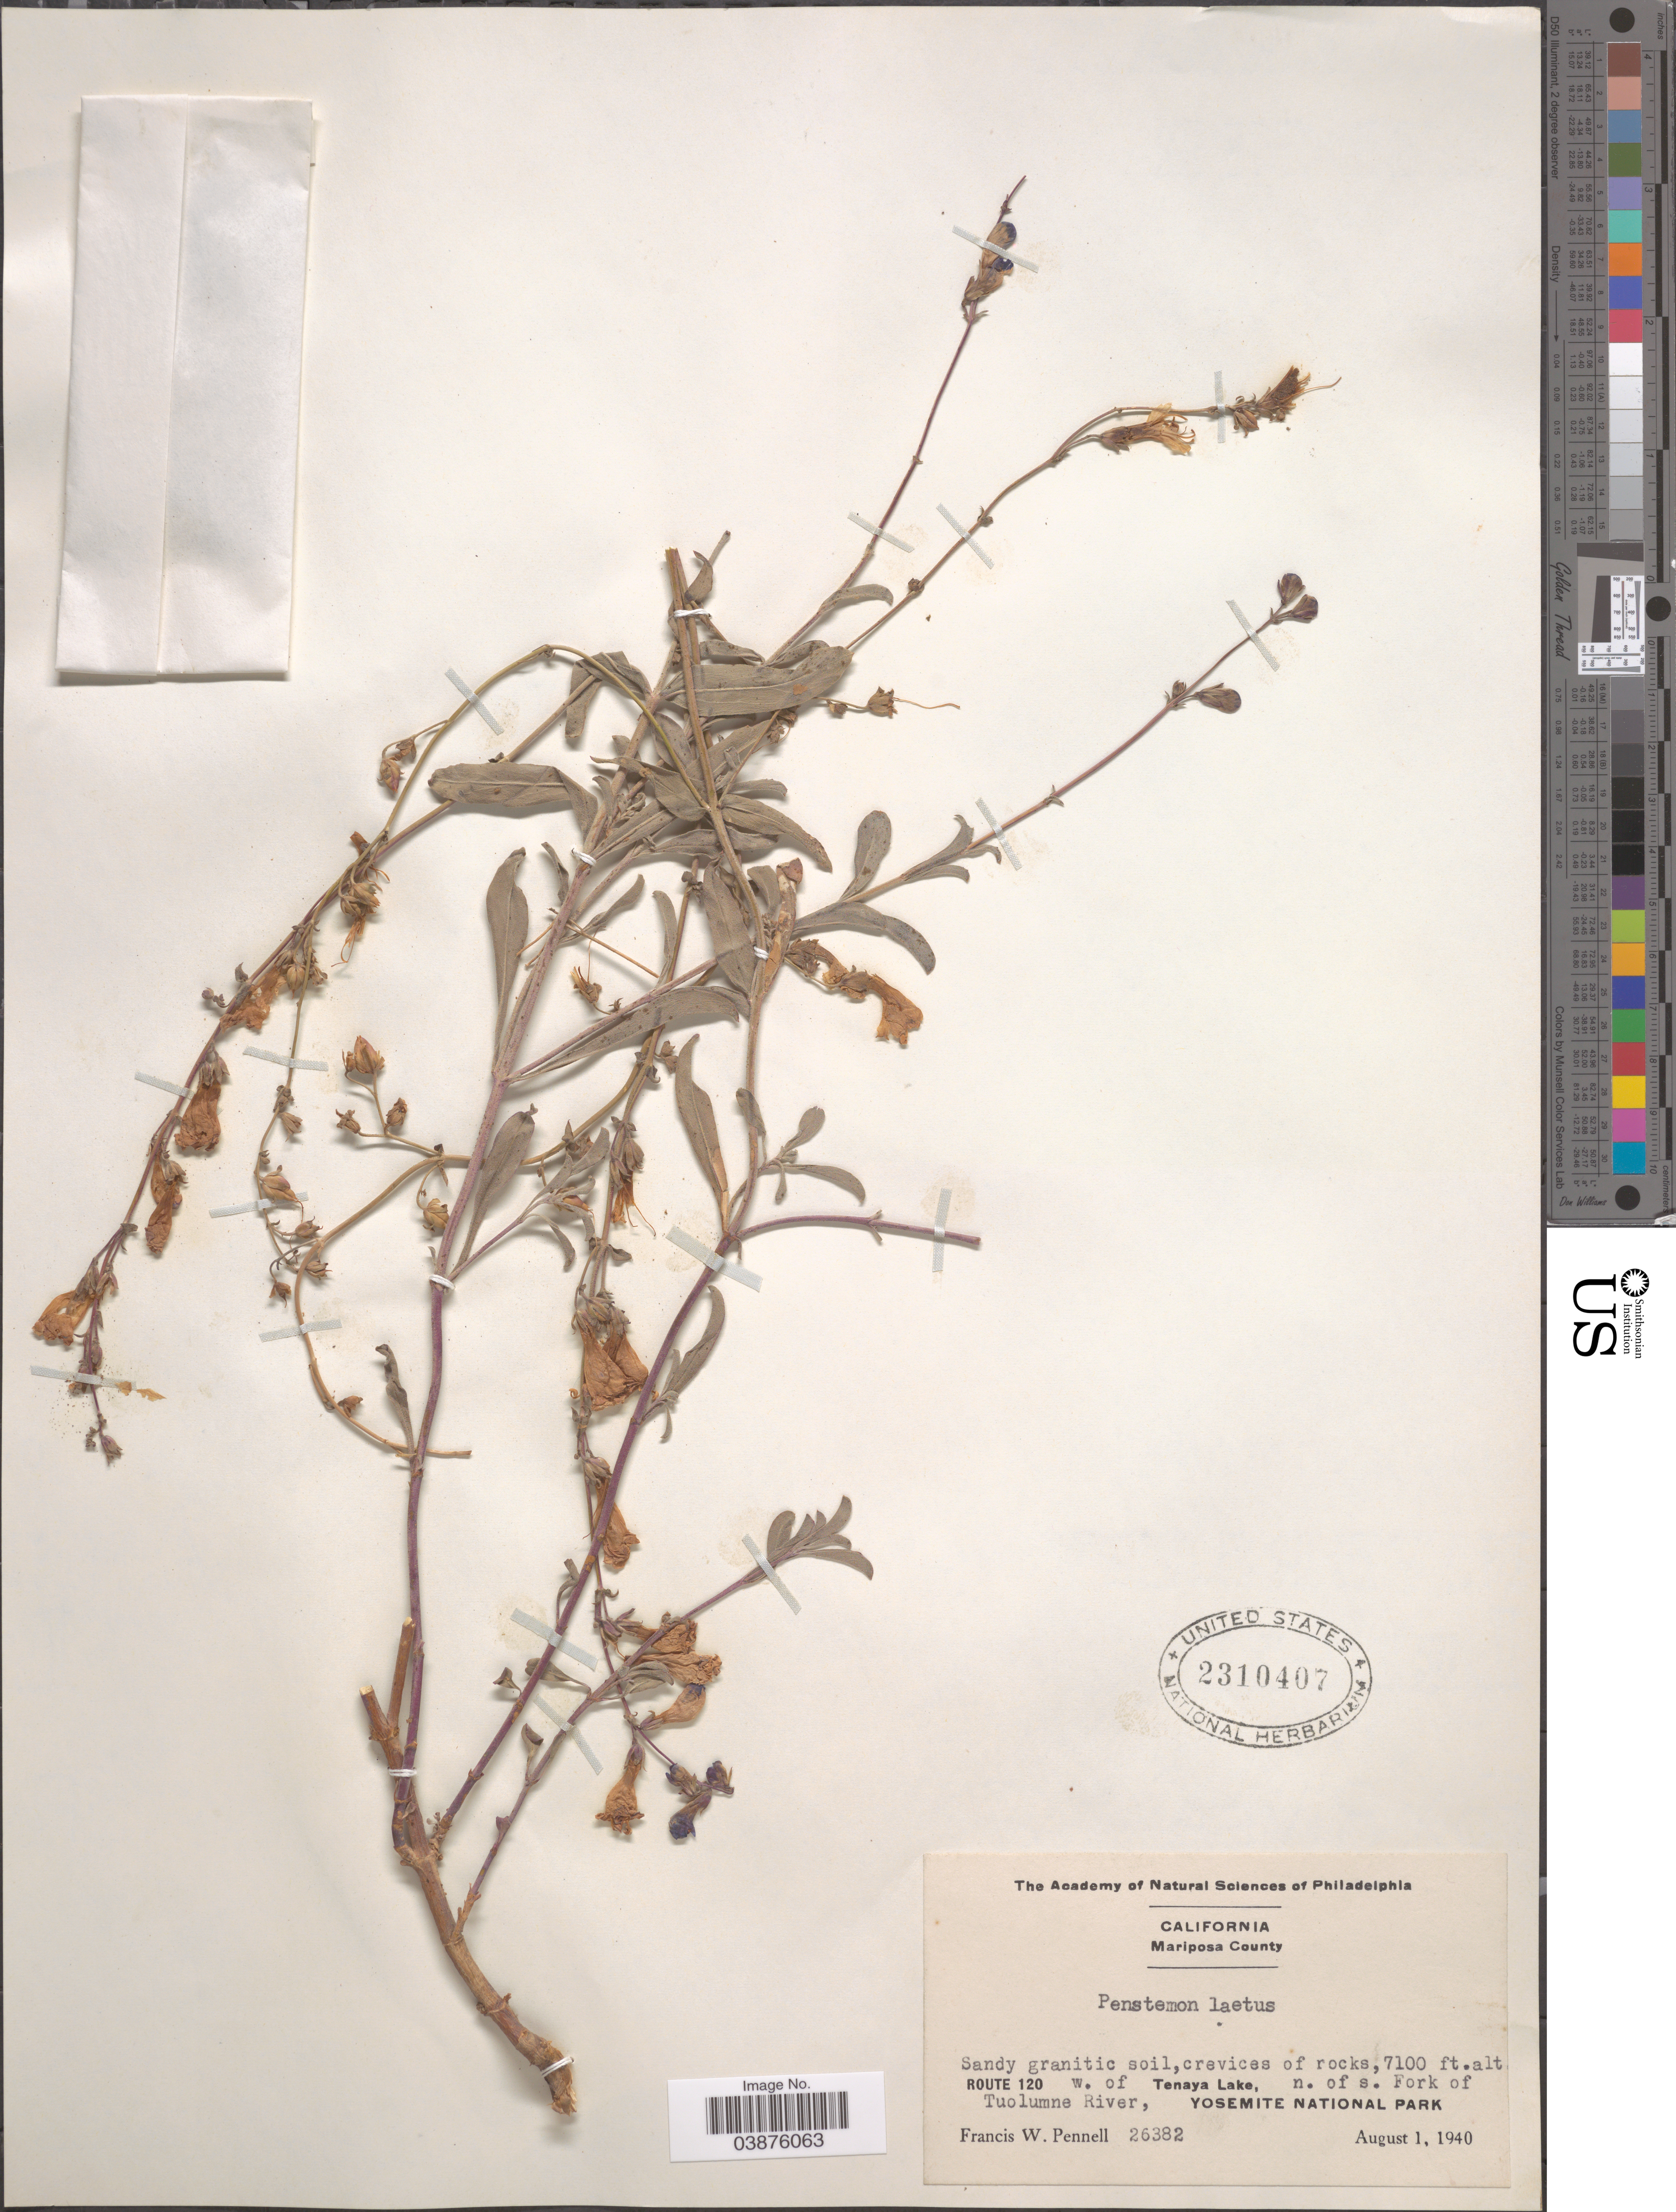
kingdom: Plantae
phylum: Tracheophyta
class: Magnoliopsida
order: Lamiales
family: Plantaginaceae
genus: Penstemon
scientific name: Penstemon laetus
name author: A. Gray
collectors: F. W. Pennell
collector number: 26382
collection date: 1940-08-01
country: United States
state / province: California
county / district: Mariposa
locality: Mariposa County. Route 120 w. of Tenaya Lake, n. of s. Fork of Tuolumne River, Yosemite National Park.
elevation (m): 2164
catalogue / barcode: US 2310407